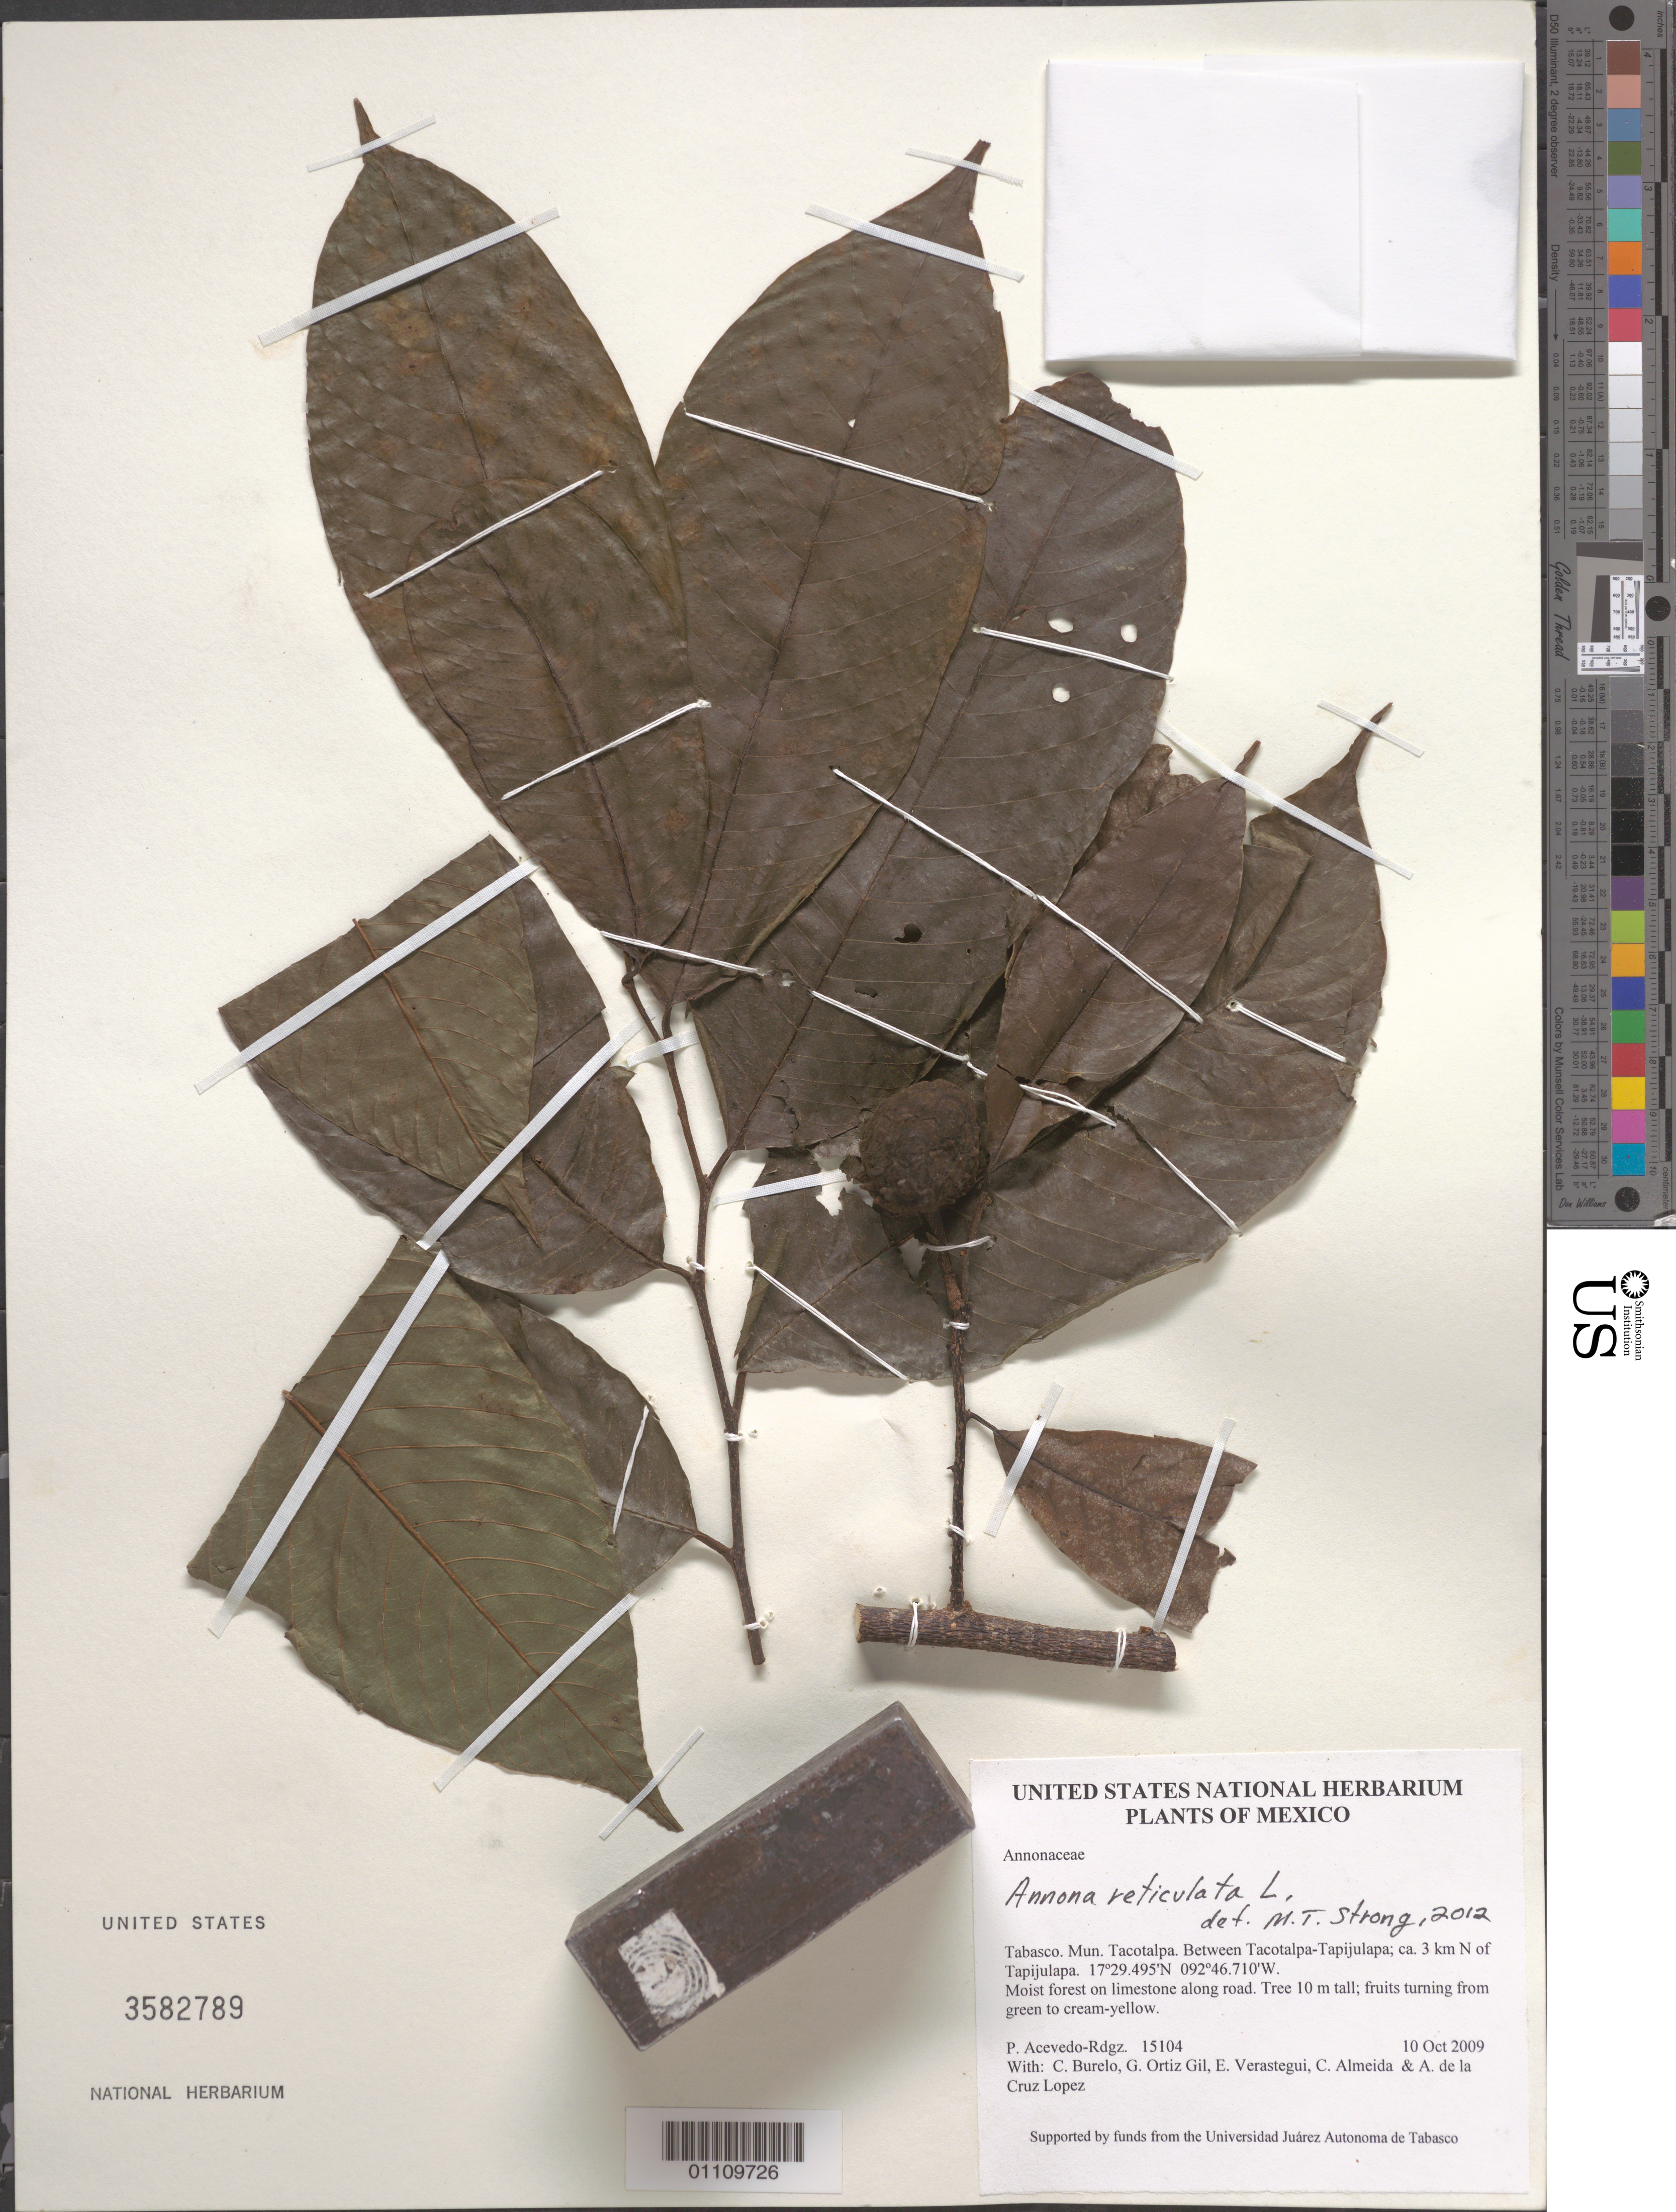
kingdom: Plantae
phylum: Tracheophyta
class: Magnoliopsida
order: Magnoliales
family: Annonaceae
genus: Annona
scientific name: Annona reticulata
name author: L.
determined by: Strong, M. T., (US), Smithsonian Institution - National Museum of Natural History (UNITED STATES)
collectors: P. Acevedo-Rodr., C. Burelo, G. Ortiz, E. Verastegui, C. Almeida & A. de la Cruz Lopez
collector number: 15104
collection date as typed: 10 Oct 2009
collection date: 2009-10-10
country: Mexico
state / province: Tabasco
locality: Mun. Tacotalpa. Between Tacotalpa-Tapijulapa; ca. 3 km N of Tapijulapa.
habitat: Moist forest on limestone along road.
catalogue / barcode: US 3582789